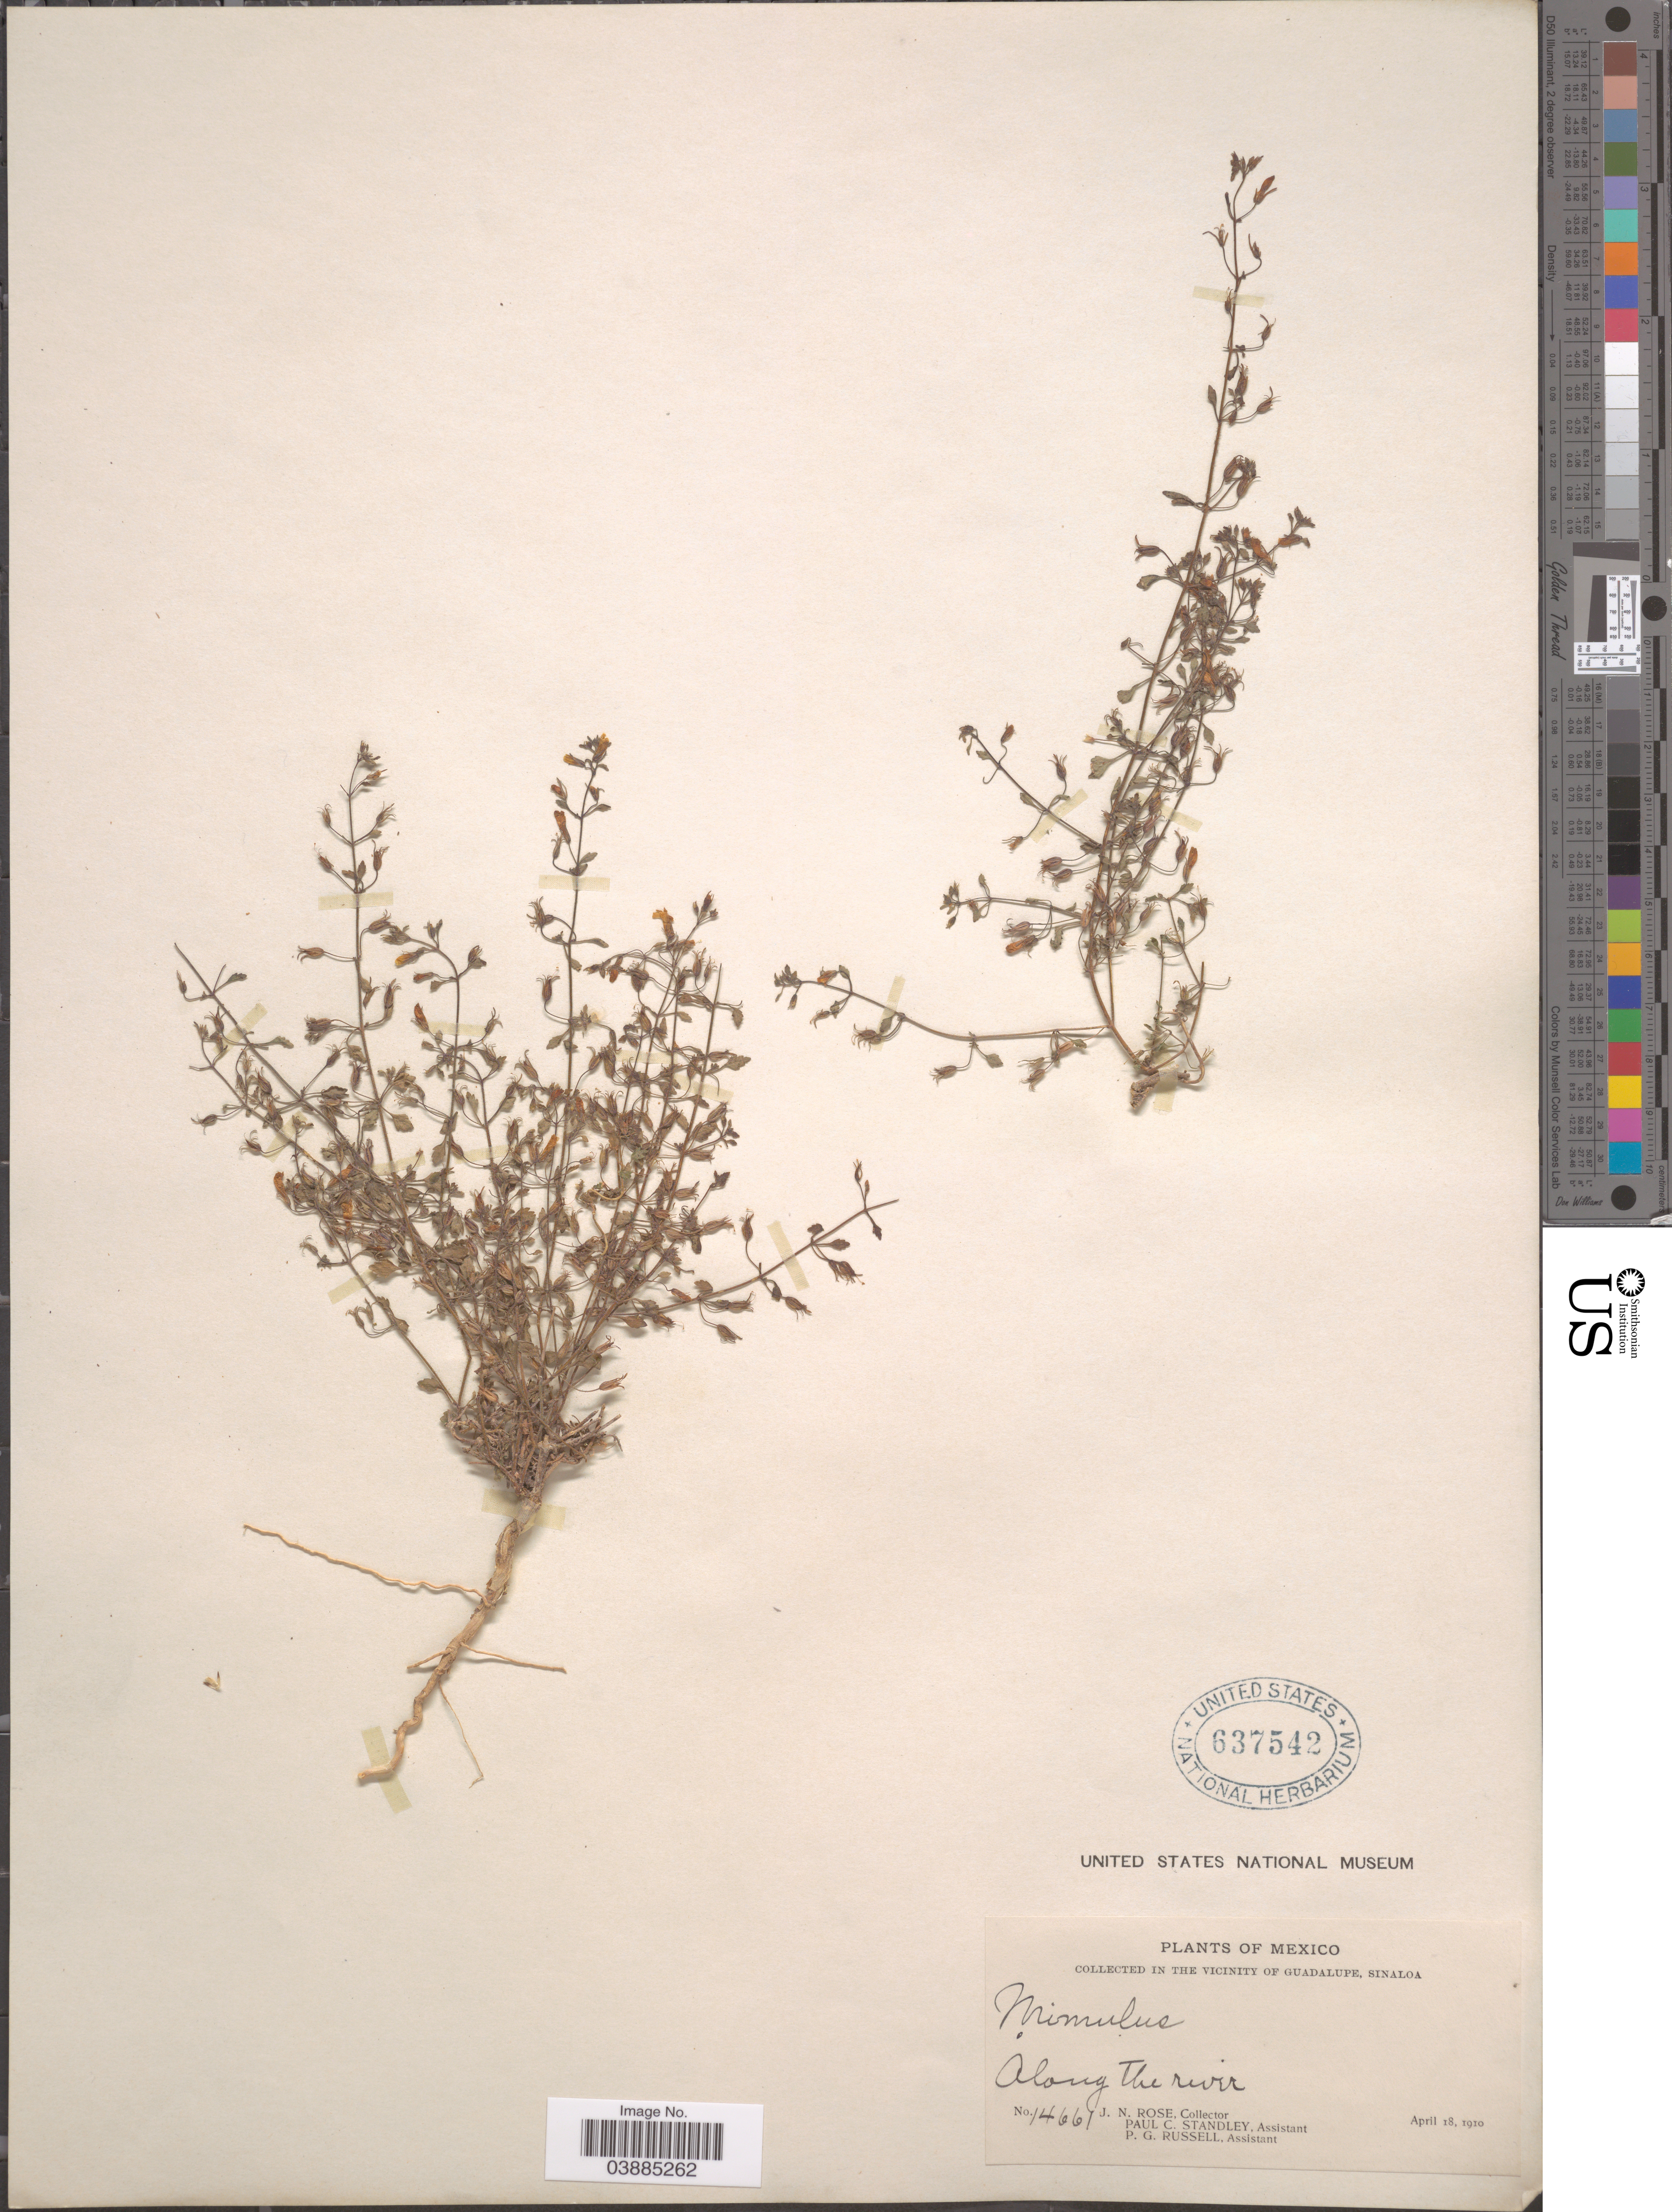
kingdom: Plantae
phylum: Tracheophyta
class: Magnoliopsida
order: Lamiales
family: Plantaginaceae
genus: Stemodia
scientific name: Stemodia parviflora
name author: W.T. Aiton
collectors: J. N. Rose, P. C. Standley & P. G. Russell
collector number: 14661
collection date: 1910-04-18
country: Mexico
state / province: Sinaloa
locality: In the vicinity of Guadalupe. Along the river.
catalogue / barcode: US 637542